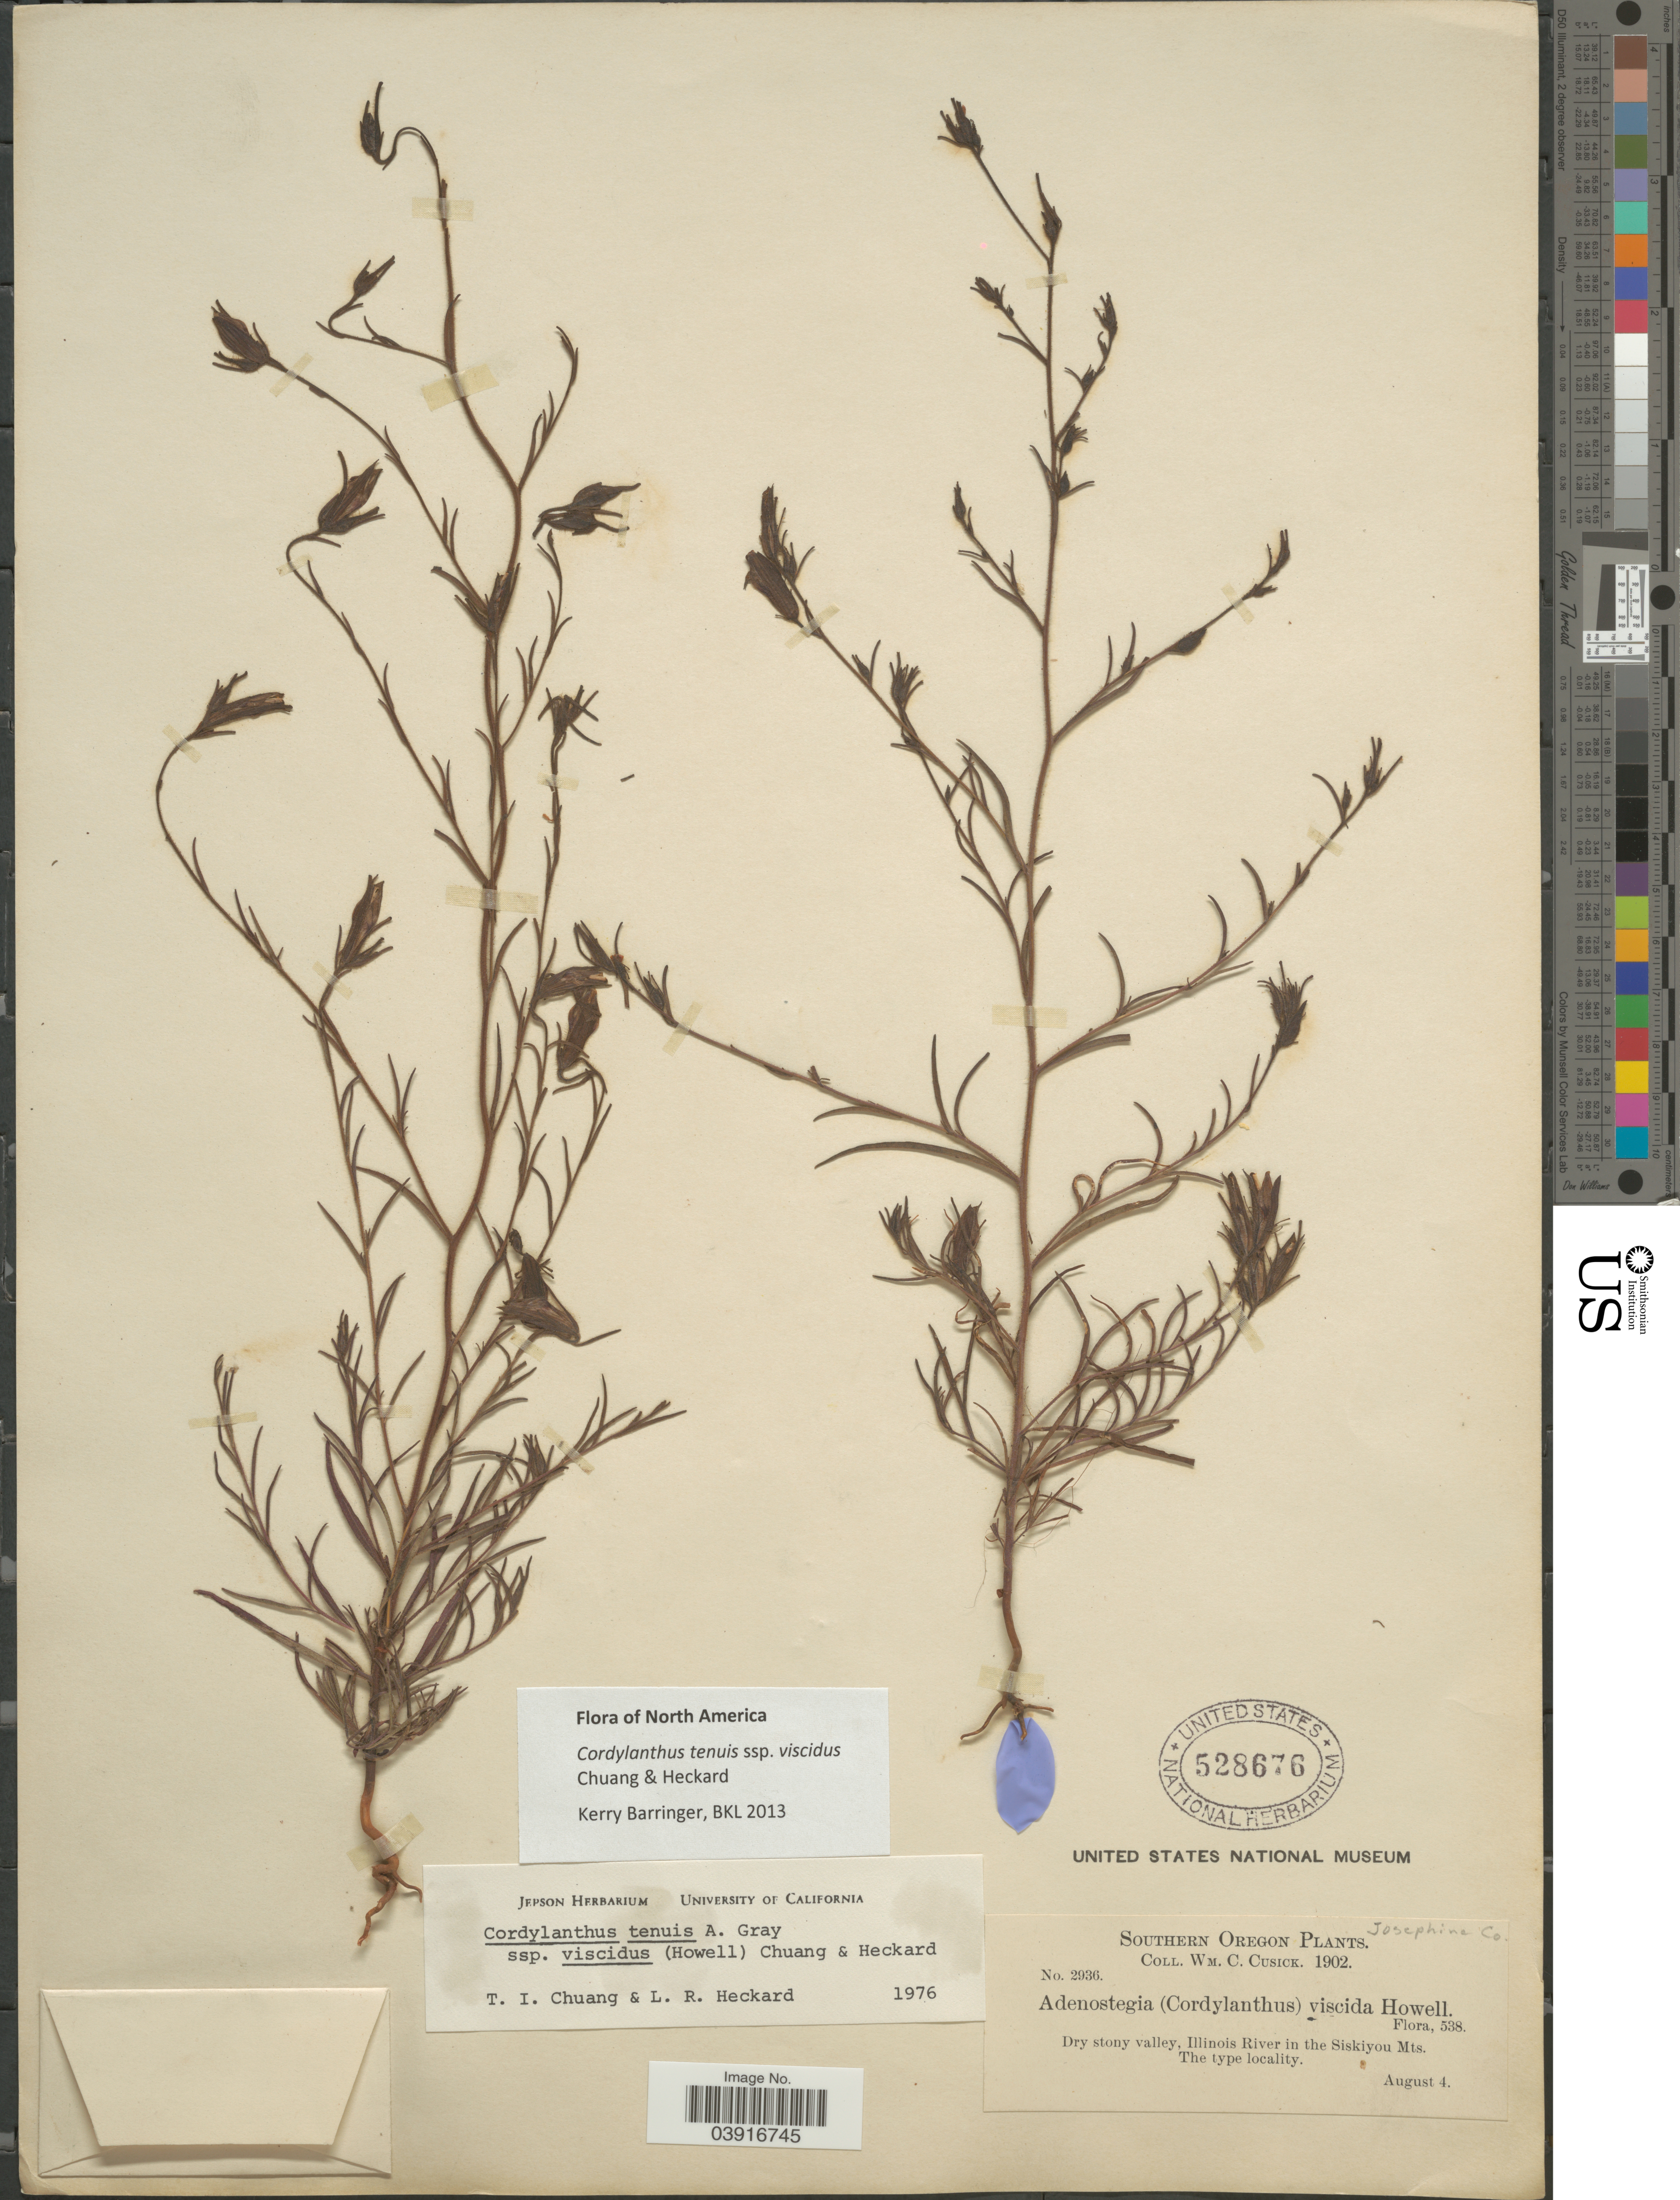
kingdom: Plantae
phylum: Tracheophyta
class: Magnoliopsida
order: Lamiales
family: Orobanchaceae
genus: Cordylanthus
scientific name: Cordylanthus tenuis subsp. viscidus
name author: (Howell) T.I. Chuang & Heckard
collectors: W. C. Cusick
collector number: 2936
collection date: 1902-08-04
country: United States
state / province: Oregon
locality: Southern Oregon. Dry stony valley, Illinois River in the Siskiyou Mts.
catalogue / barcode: US 528676